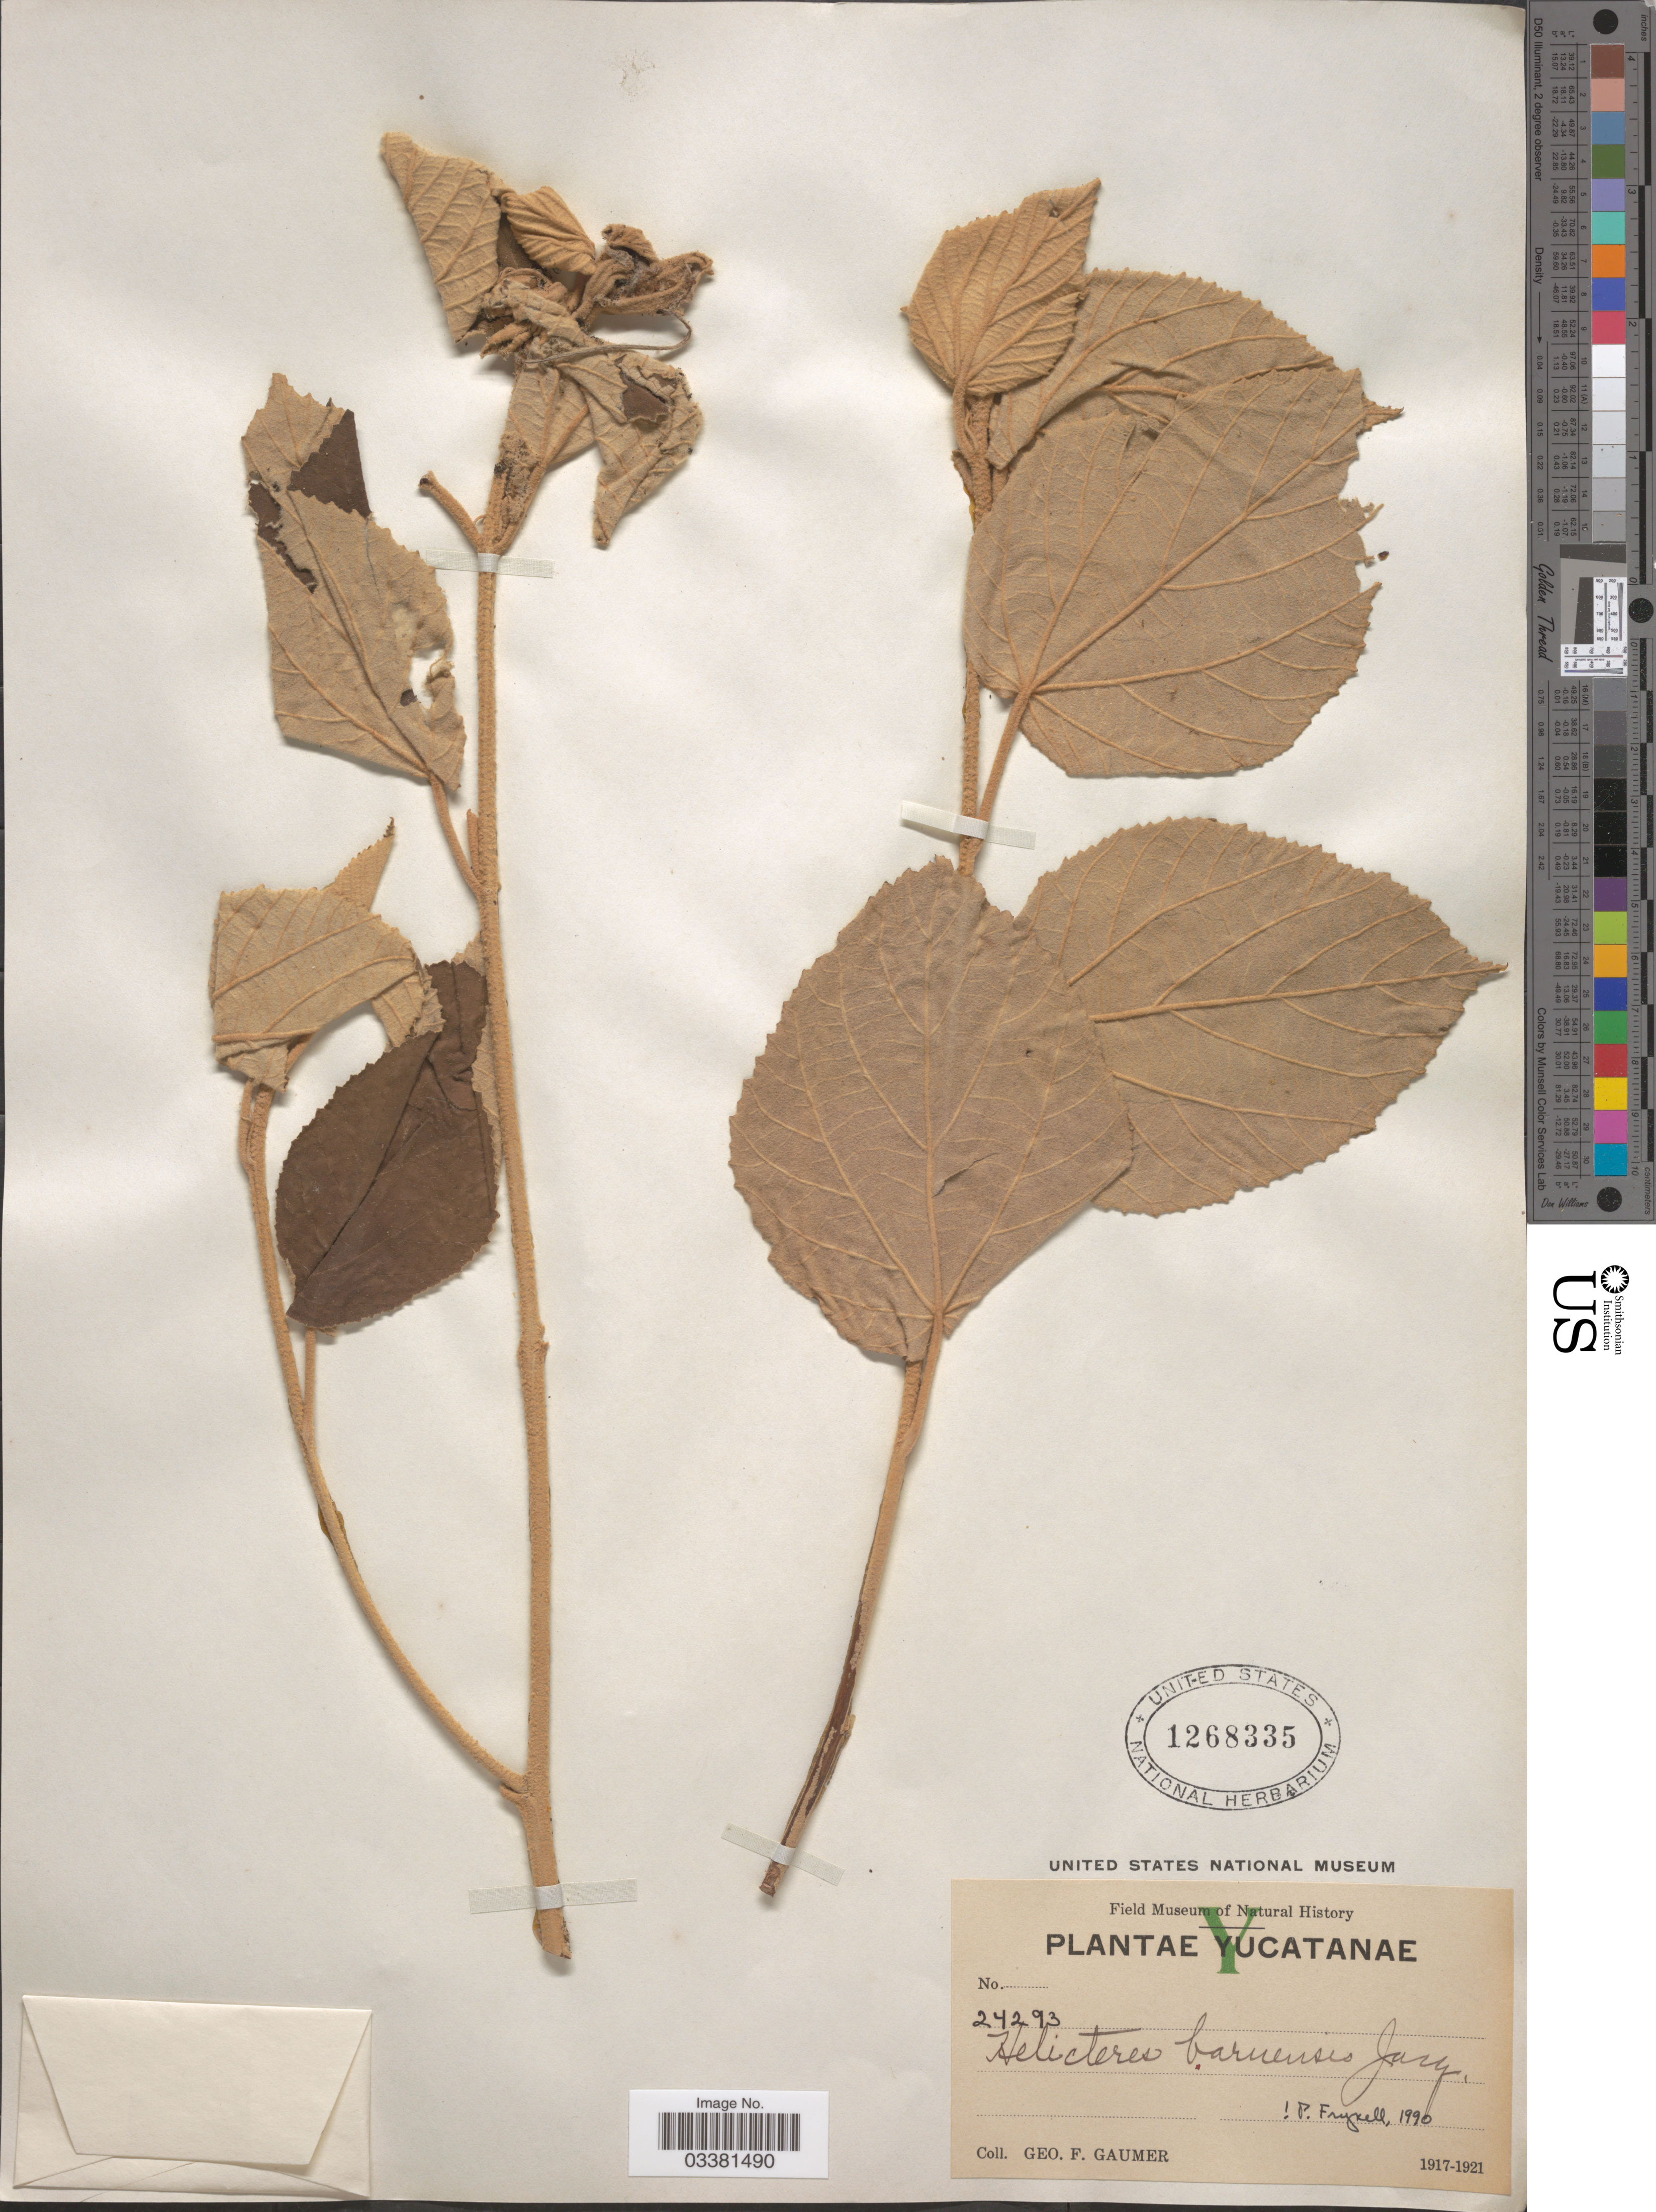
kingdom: Plantae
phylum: Tracheophyta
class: Magnoliopsida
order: Malvales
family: Malvaceae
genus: Helicteres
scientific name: Helicteres baruensis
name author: Jacq.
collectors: G. F. Gaumer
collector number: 24293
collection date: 1917/1921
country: Mexico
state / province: Yucatán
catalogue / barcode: US 1268335